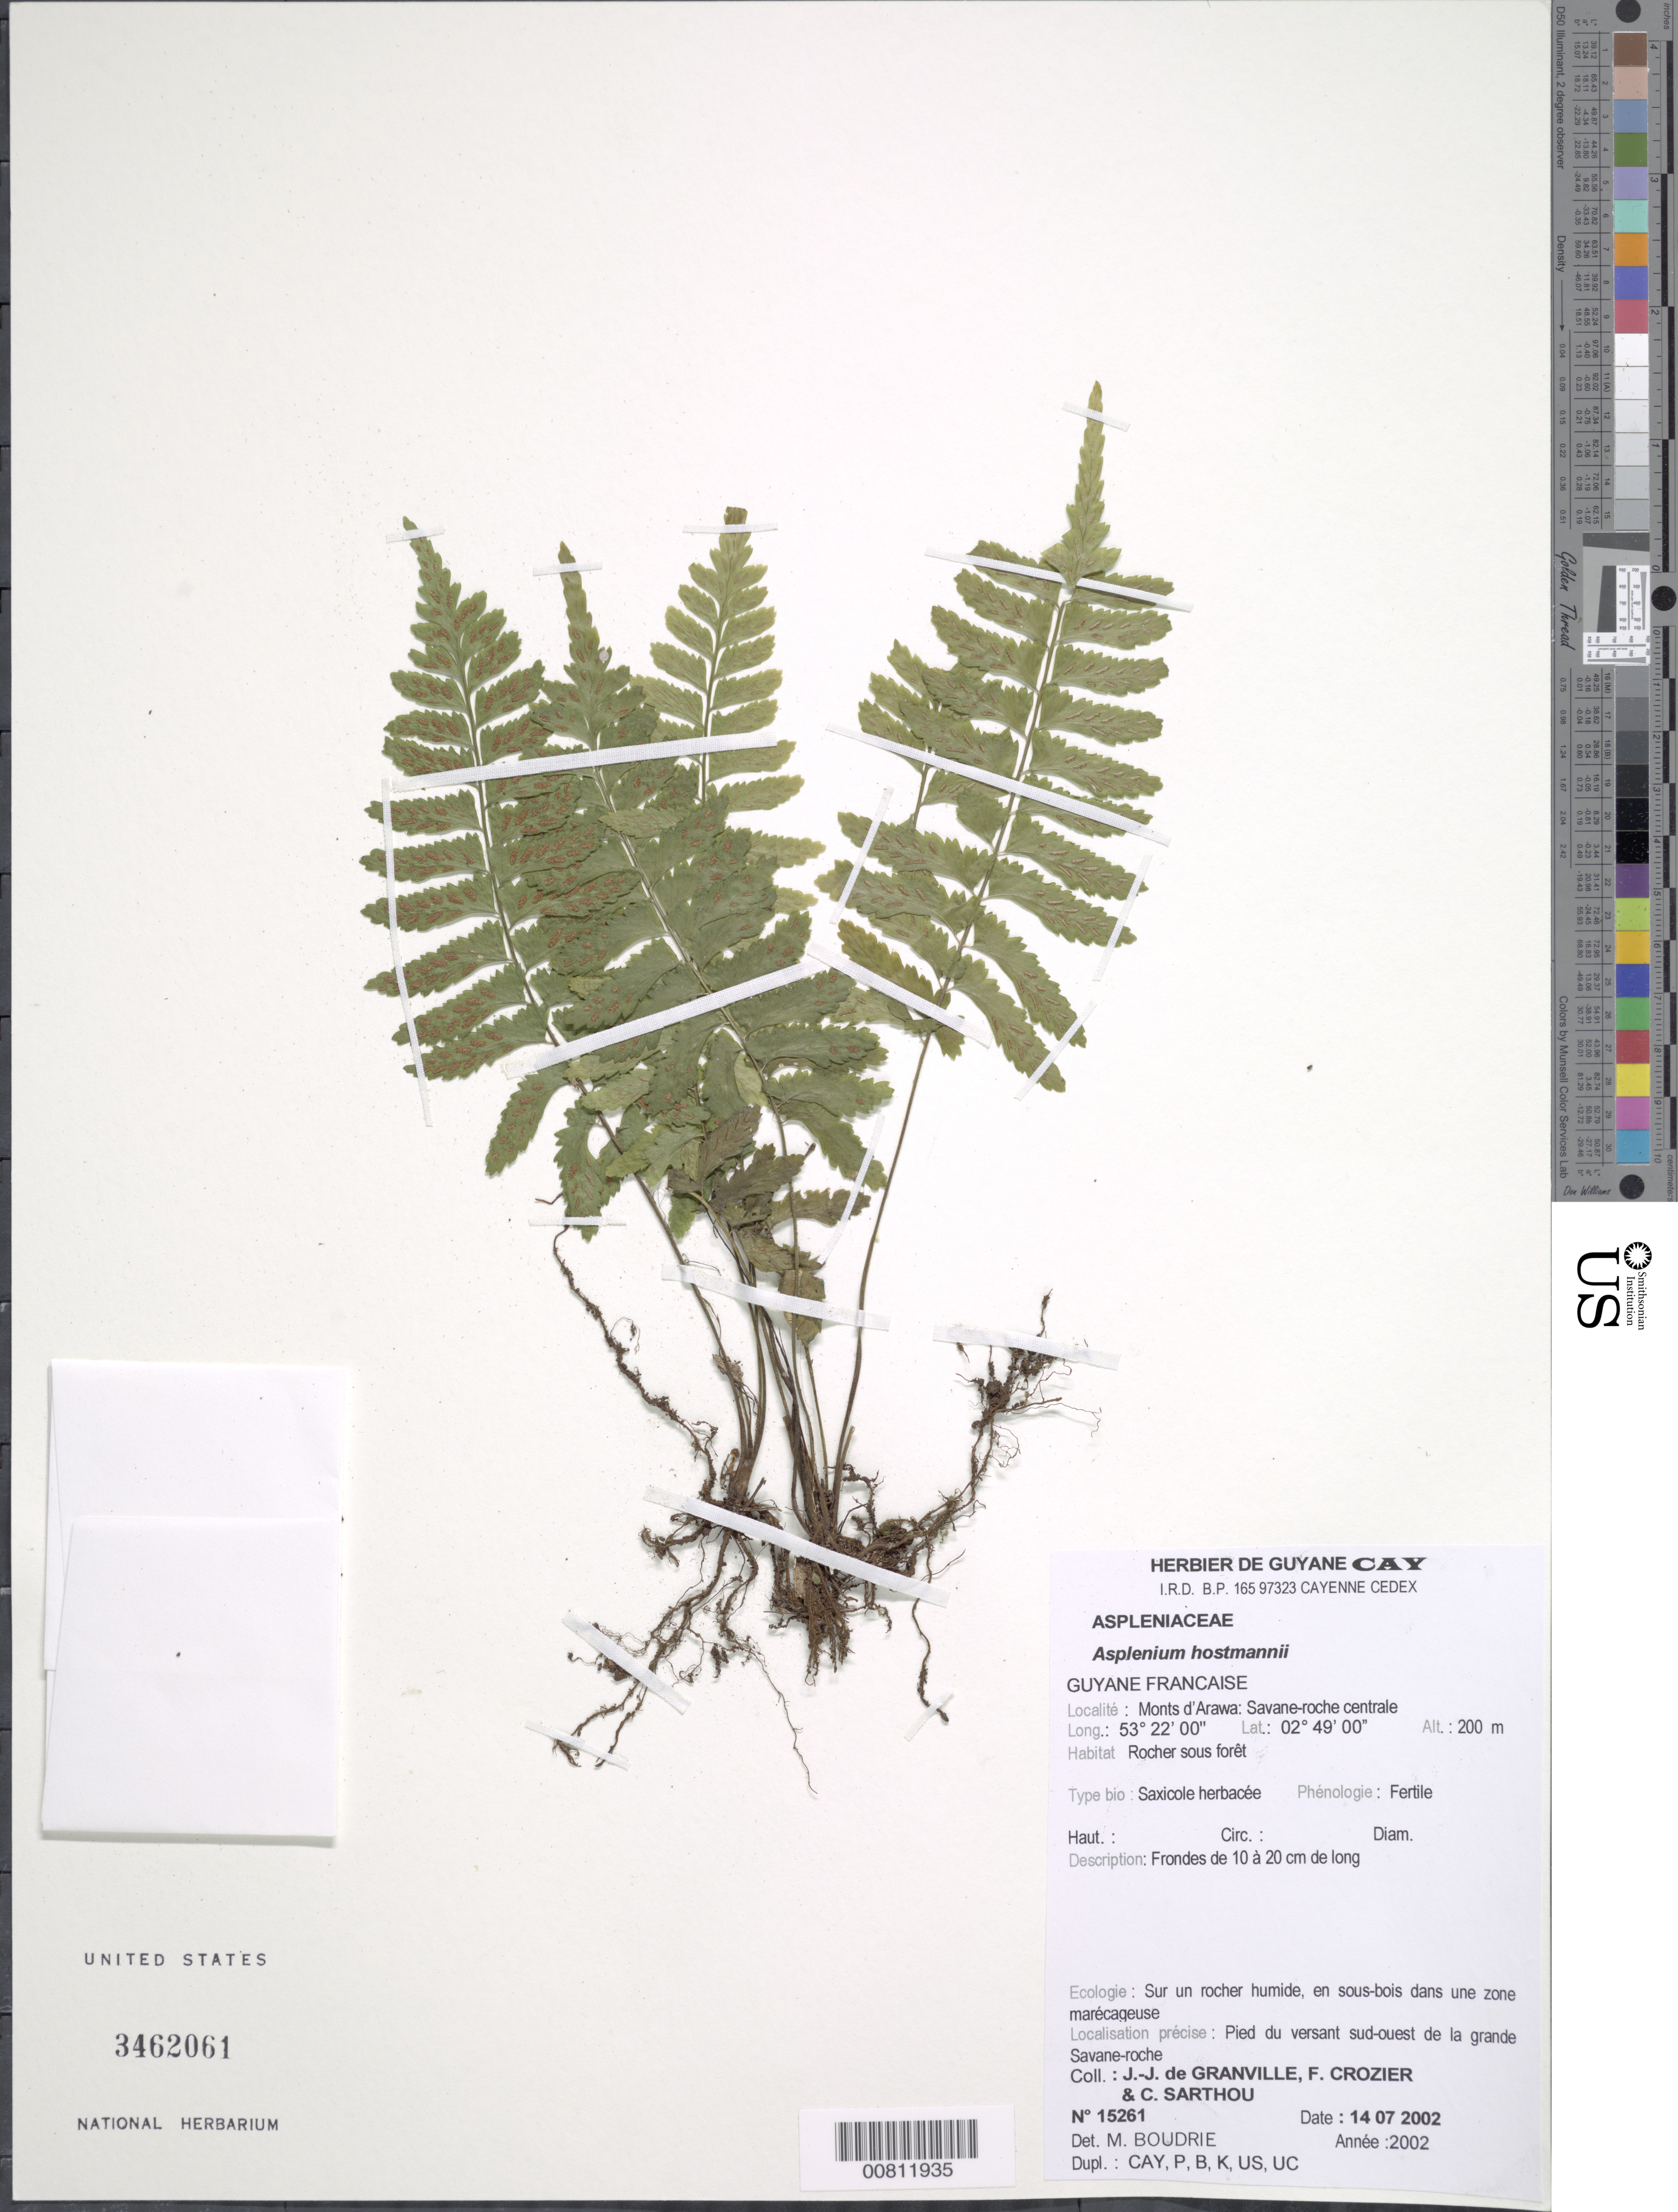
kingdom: Plantae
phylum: Tracheophyta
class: Polypodiopsida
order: Polypodiales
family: Aspleniaceae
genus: Asplenium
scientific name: Asplenium hostmannii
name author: Hieron.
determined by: Boudrie, M.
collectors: J.-J. de Granville, F. Crozier & C. Sarthou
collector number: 15261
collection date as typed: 14-Jul-02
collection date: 2002-07-14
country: French Guiana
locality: Monts d'Arawa, zone de la savane-roche centrale, pied du versant sud-ouest de la grande savane-roche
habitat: Rocher sous forêt. Sur un rocher humide, en sous-bois dans une zone marécageuse.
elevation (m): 200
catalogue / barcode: US 3462061